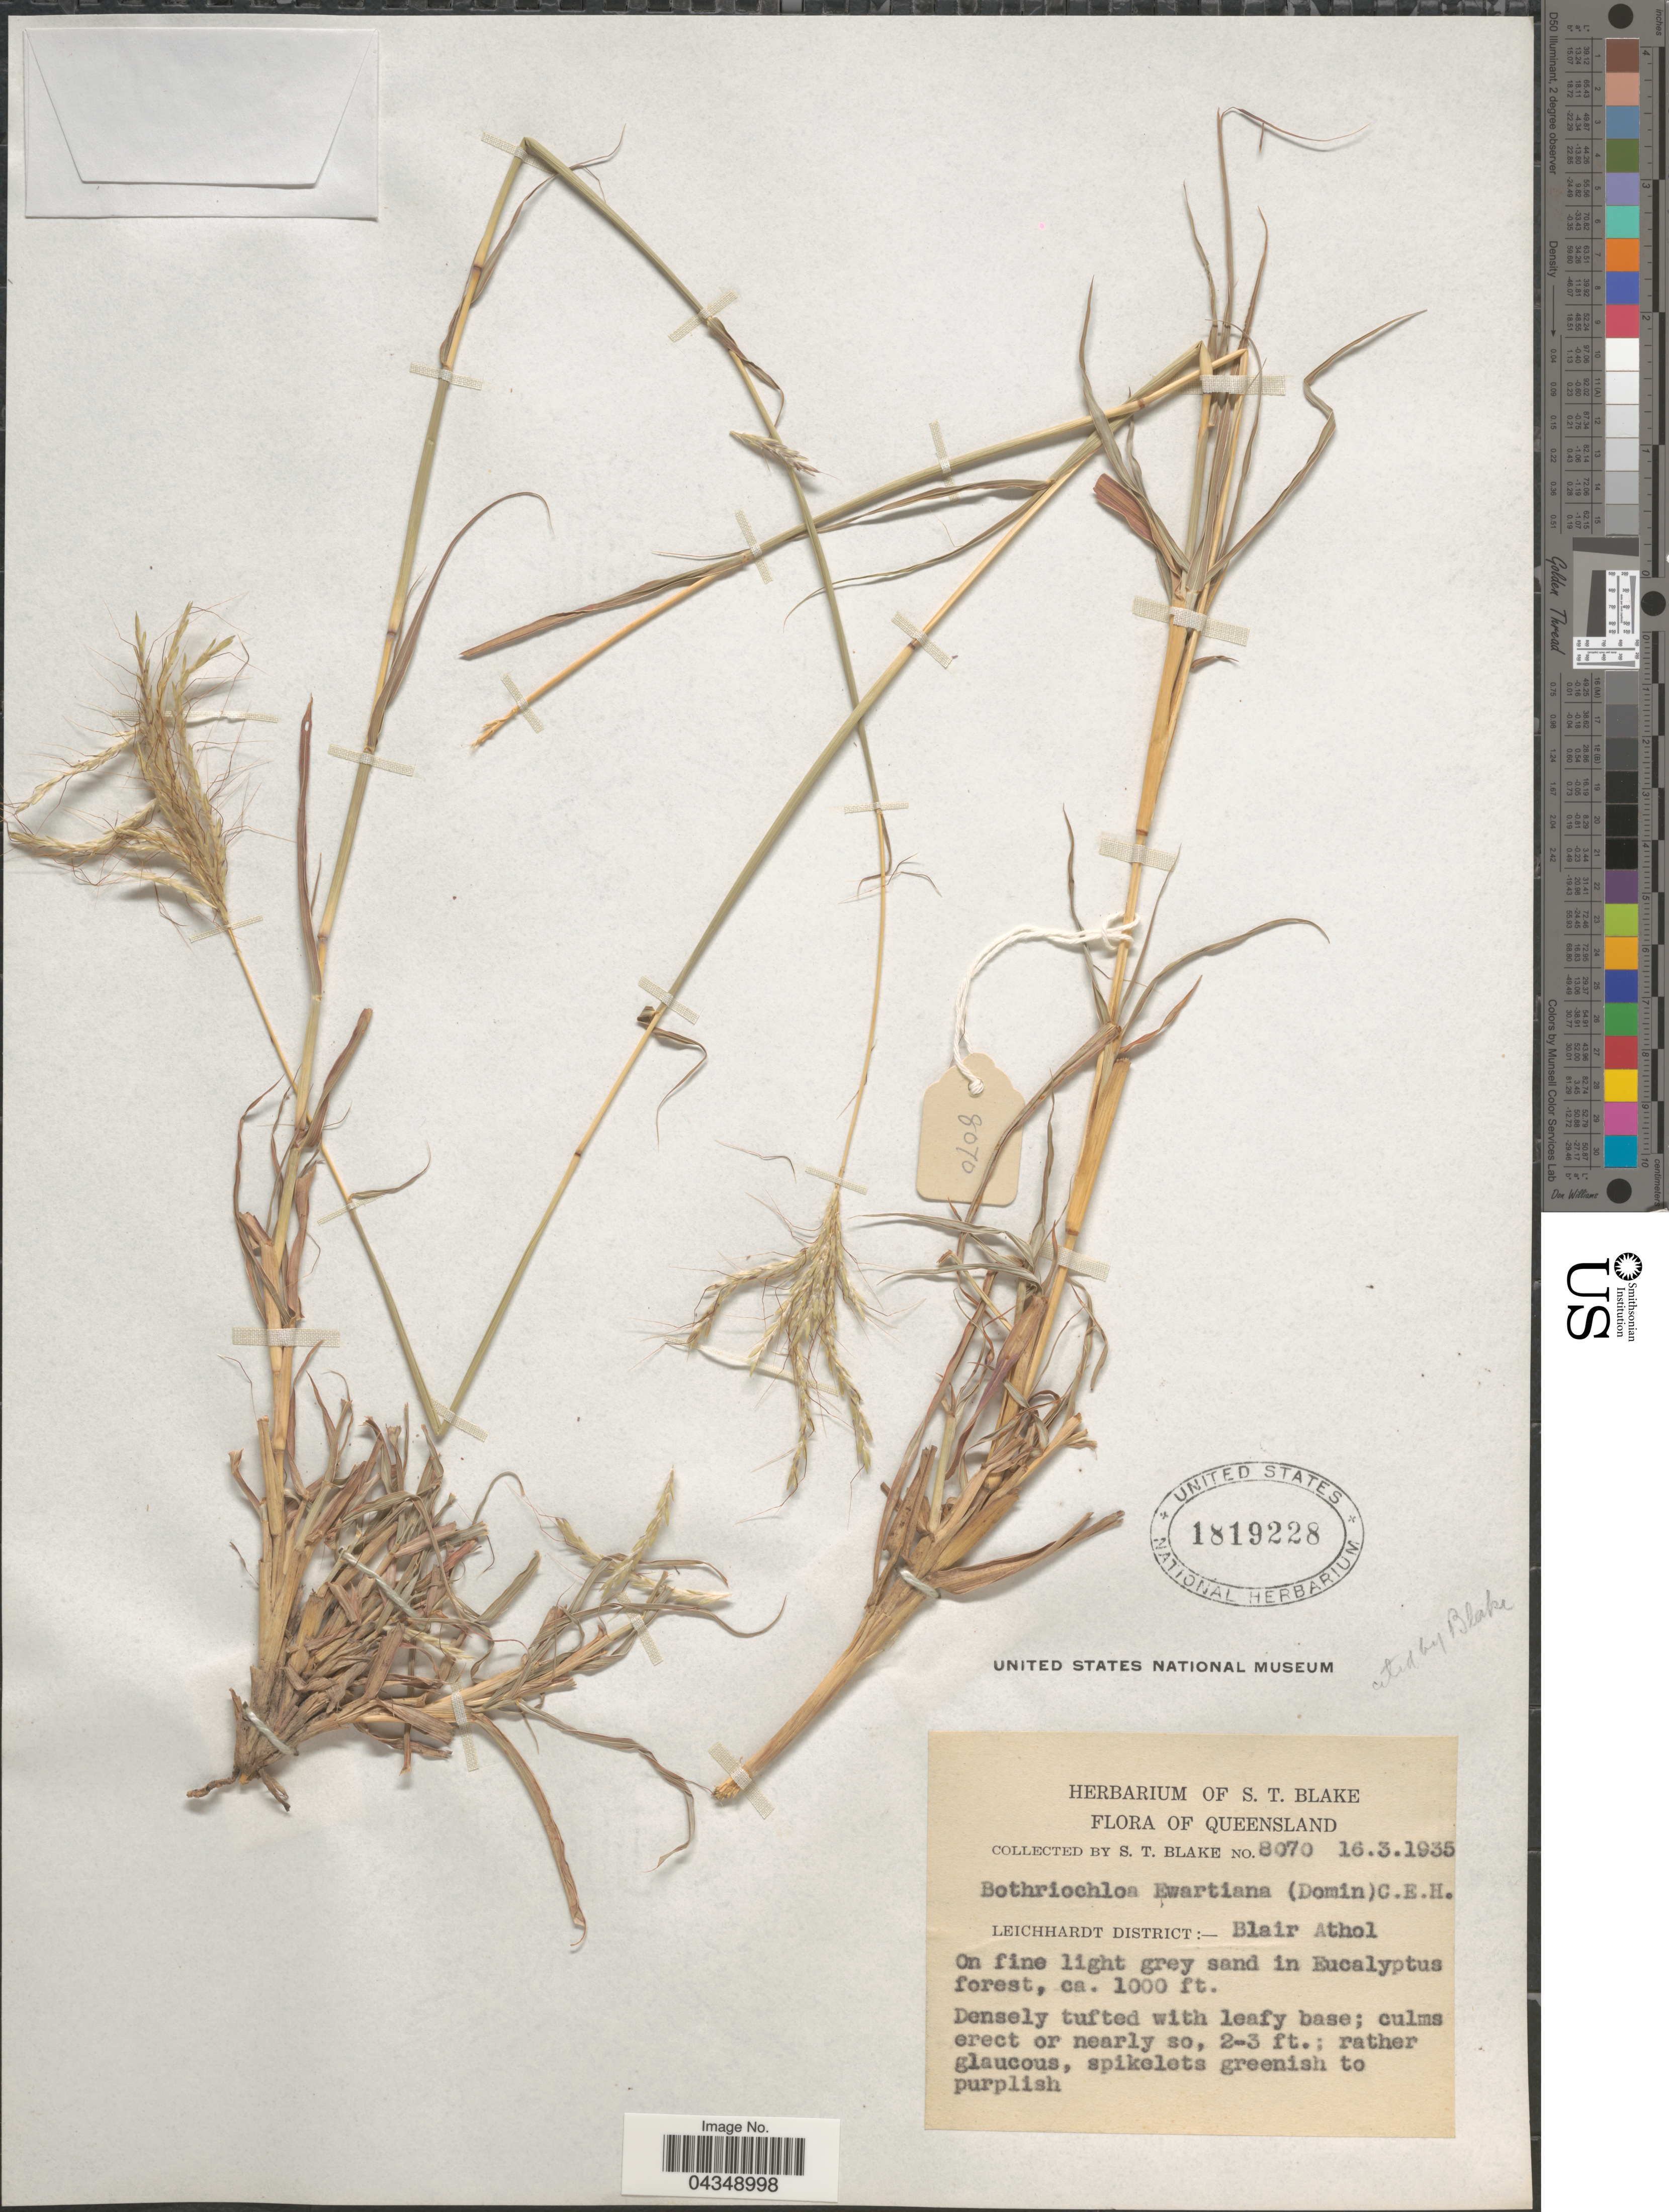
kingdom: Plantae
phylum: Tracheophyta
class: Liliopsida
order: Poales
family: Poaceae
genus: Bothriochloa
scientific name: Bothriochloa ewartiana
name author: (Domin) C. E. Hubb.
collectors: S. T. Blake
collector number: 8070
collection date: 1935-03-16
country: Australia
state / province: Queensland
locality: Leichhardt District: Blair Athol.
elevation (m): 305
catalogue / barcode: US 1819228